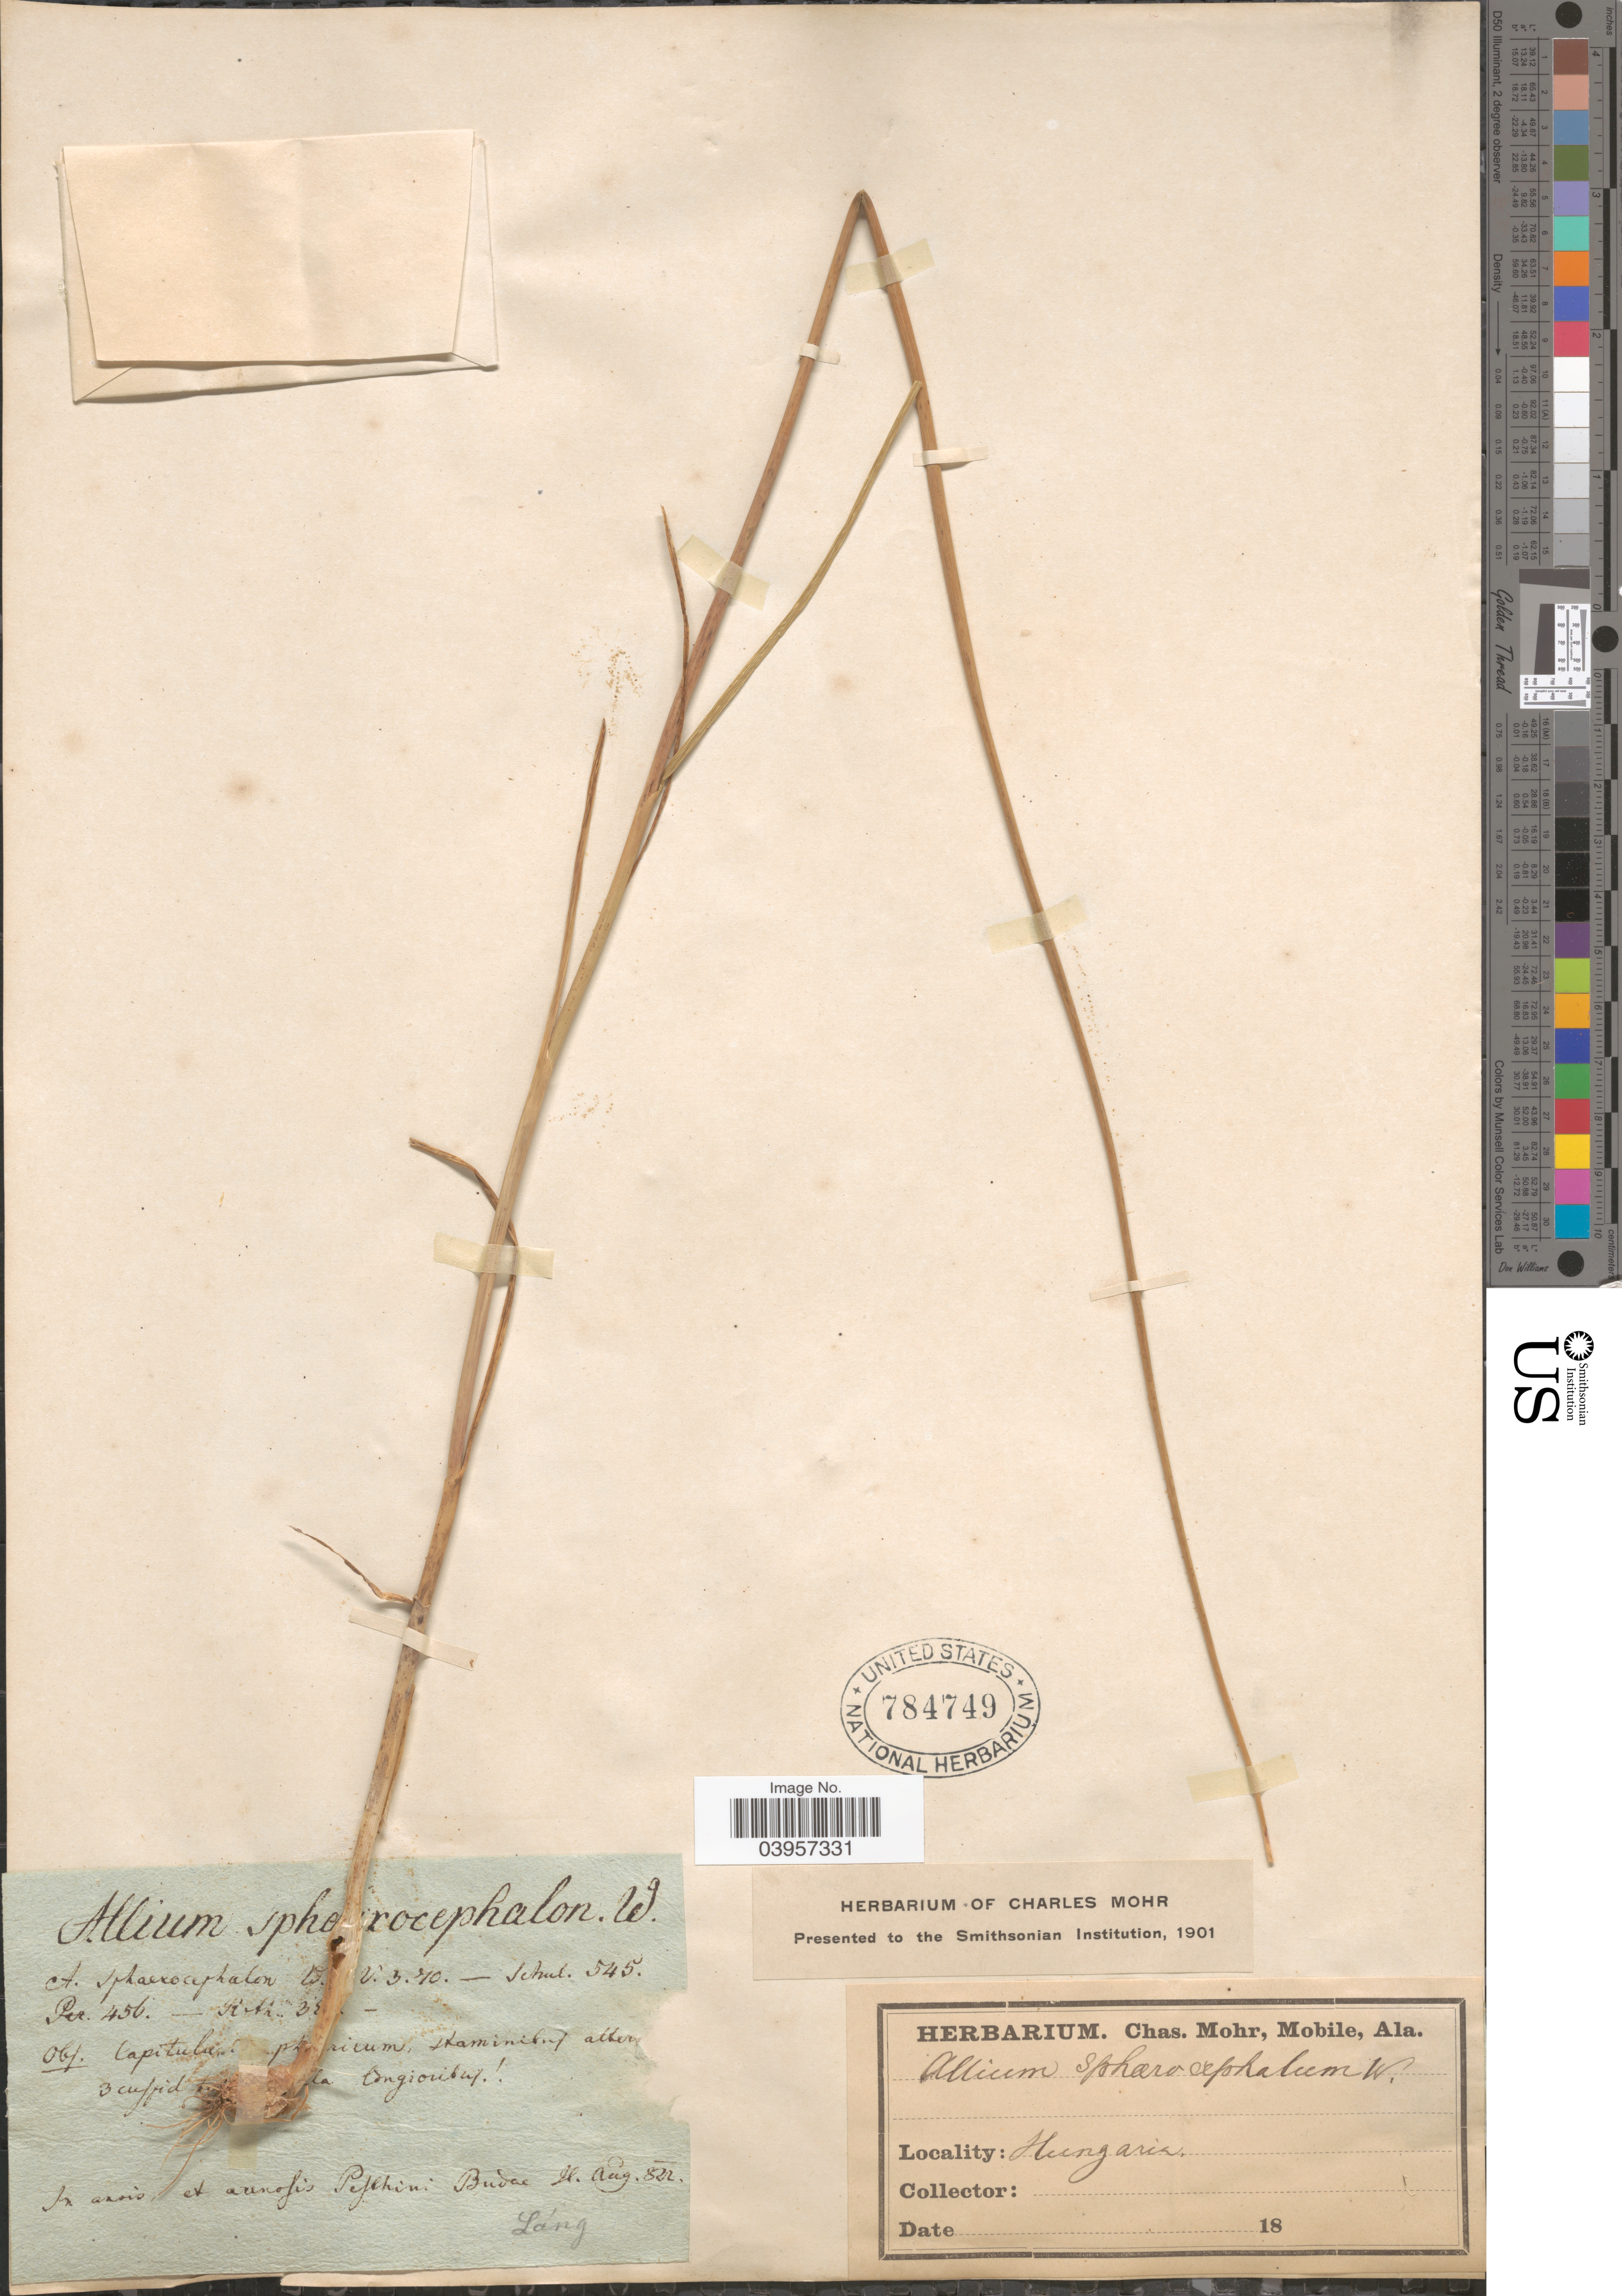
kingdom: Plantae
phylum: Tracheophyta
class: Liliopsida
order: Asparagales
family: Amaryllidaceae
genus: Allium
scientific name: Allium sphaerocephalum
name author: L.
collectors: -- Lang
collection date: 1821-08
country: Hungary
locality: In arosis et arenofis Pefrhini Budac. [interpreted]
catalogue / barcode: US 784749